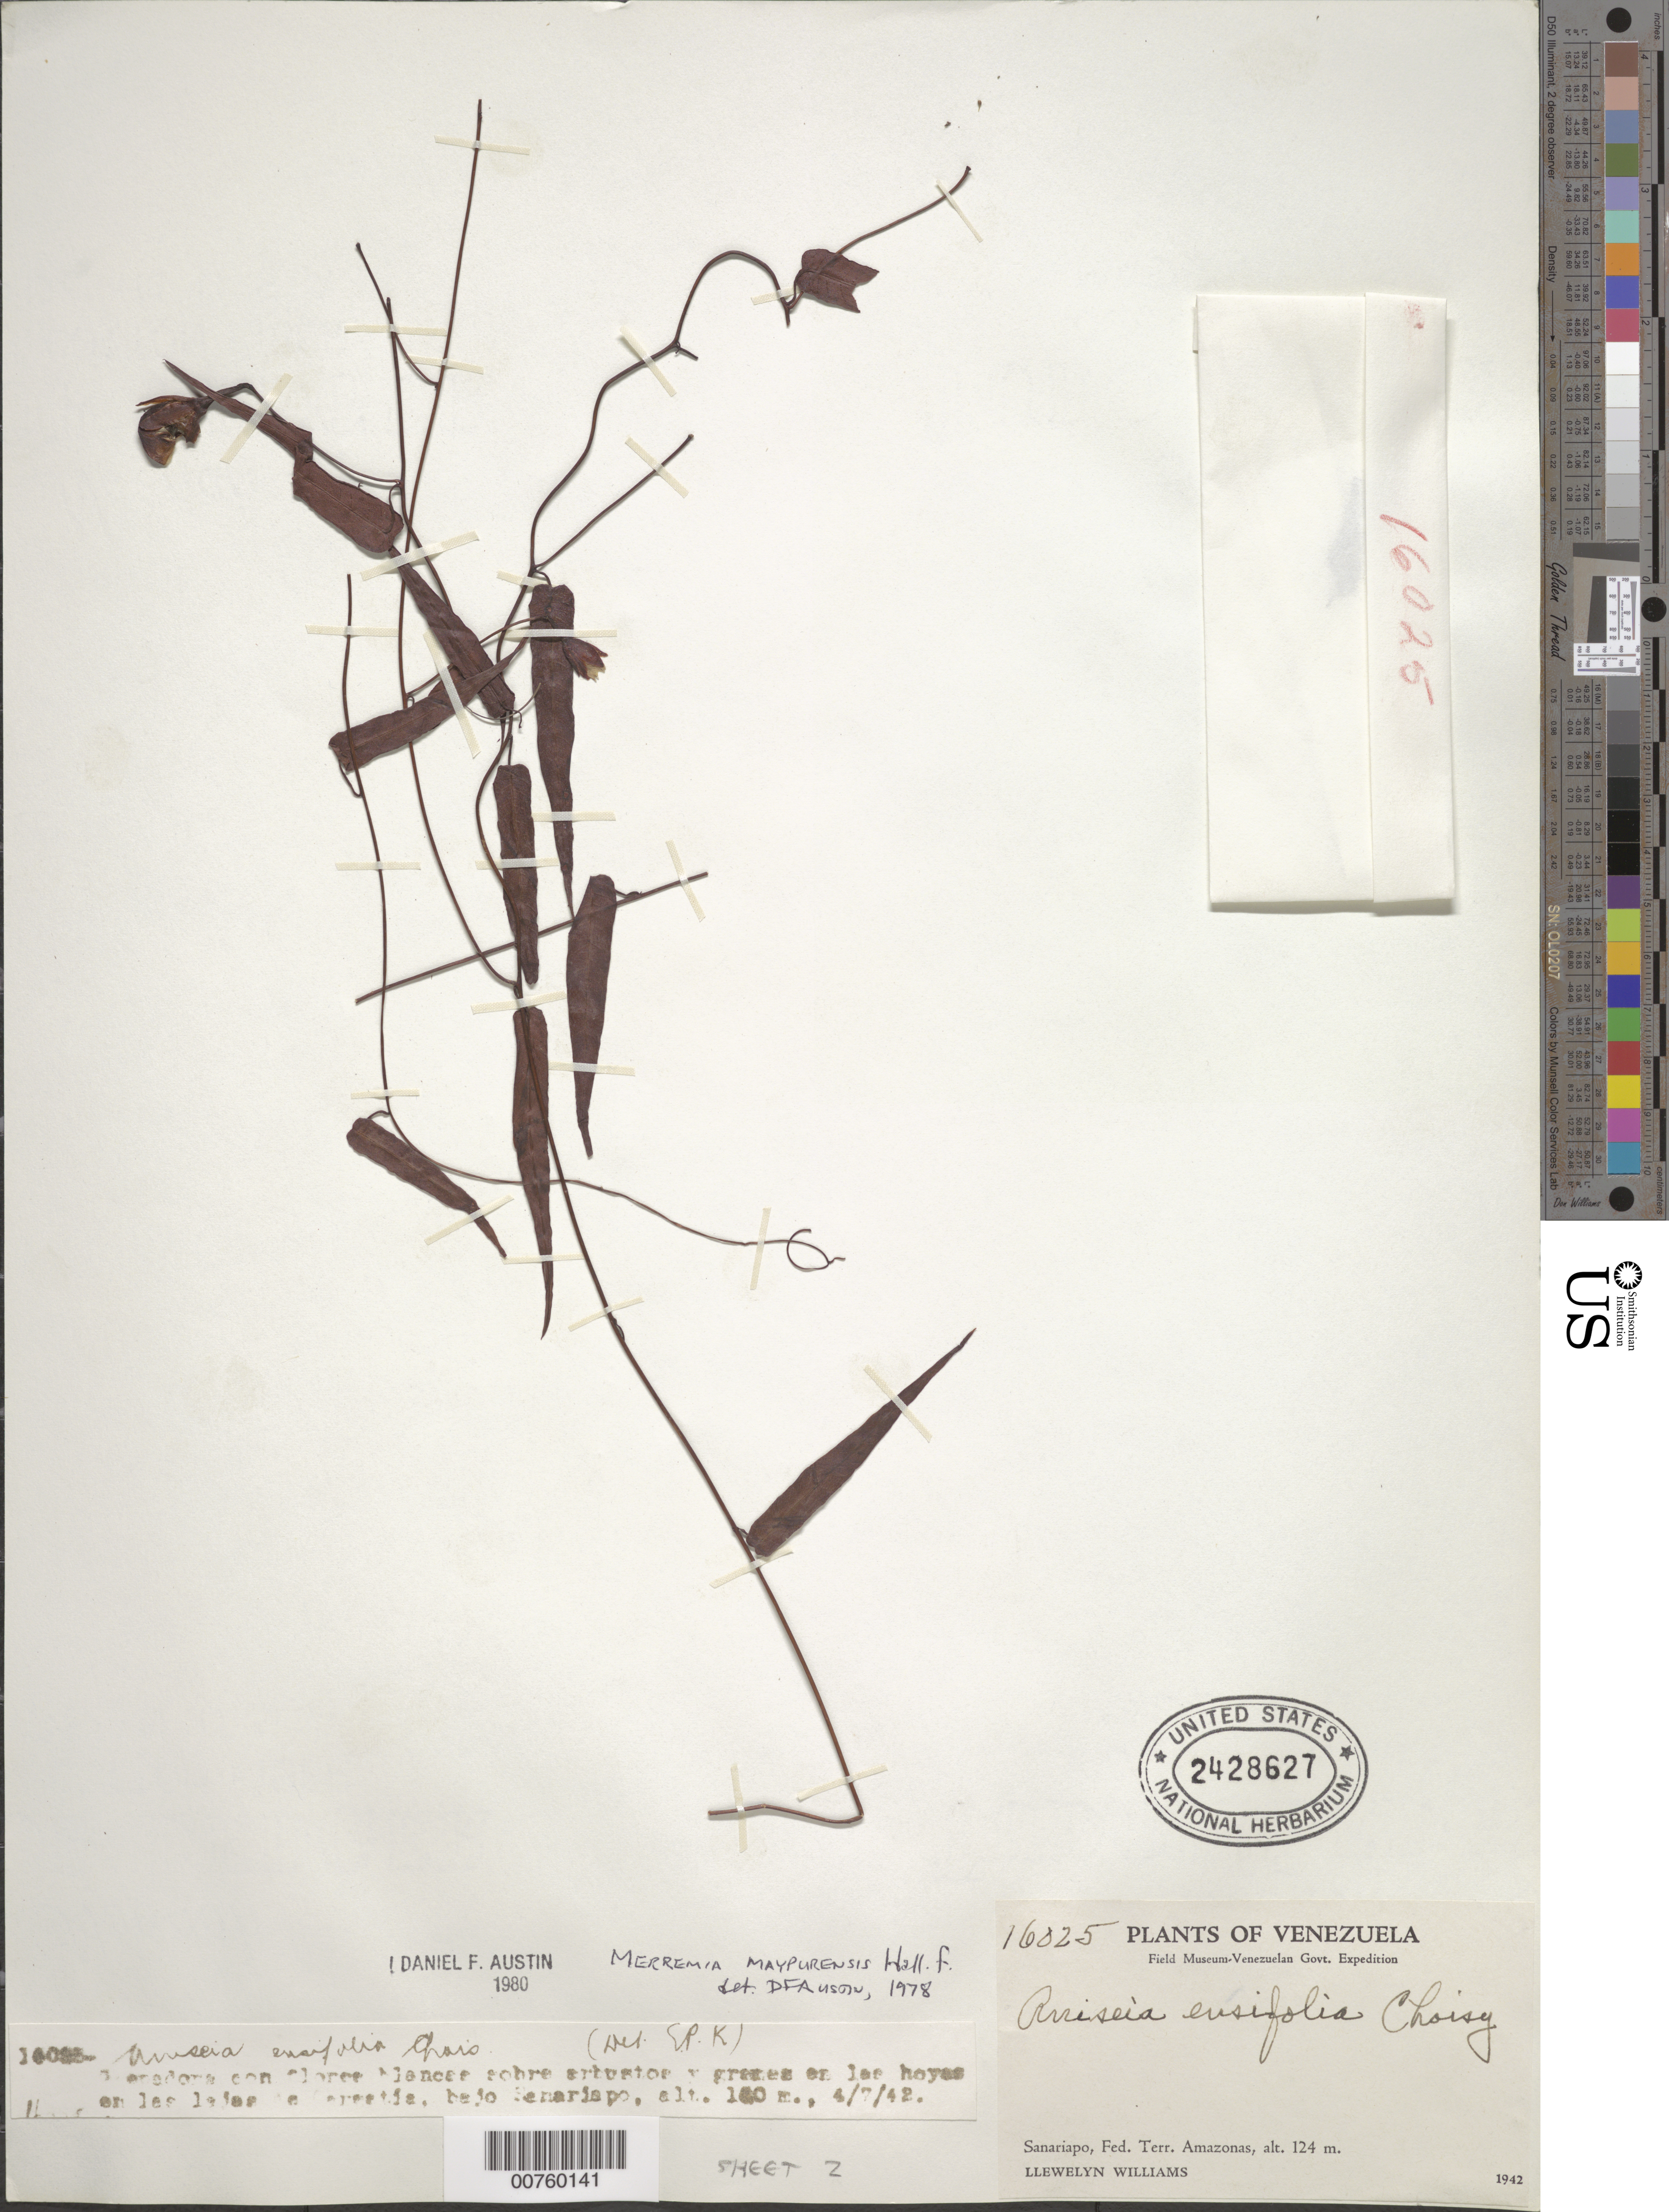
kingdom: Plantae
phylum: Tracheophyta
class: Magnoliopsida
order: Solanales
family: Convolvulaceae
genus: Operculina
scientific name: Operculina maypurensis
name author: (Hallier f.) A. R. Simões & Staples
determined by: Strong, Mark T., (BOT), Smithsonian Institution - National Museum of Natural History (UNITED STATES)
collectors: Ll. Williams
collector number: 16025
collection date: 1942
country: Venezuela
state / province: Amazonas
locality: Sanariapo, Fed. Terr. Amazonas.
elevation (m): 124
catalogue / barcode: US 2428627